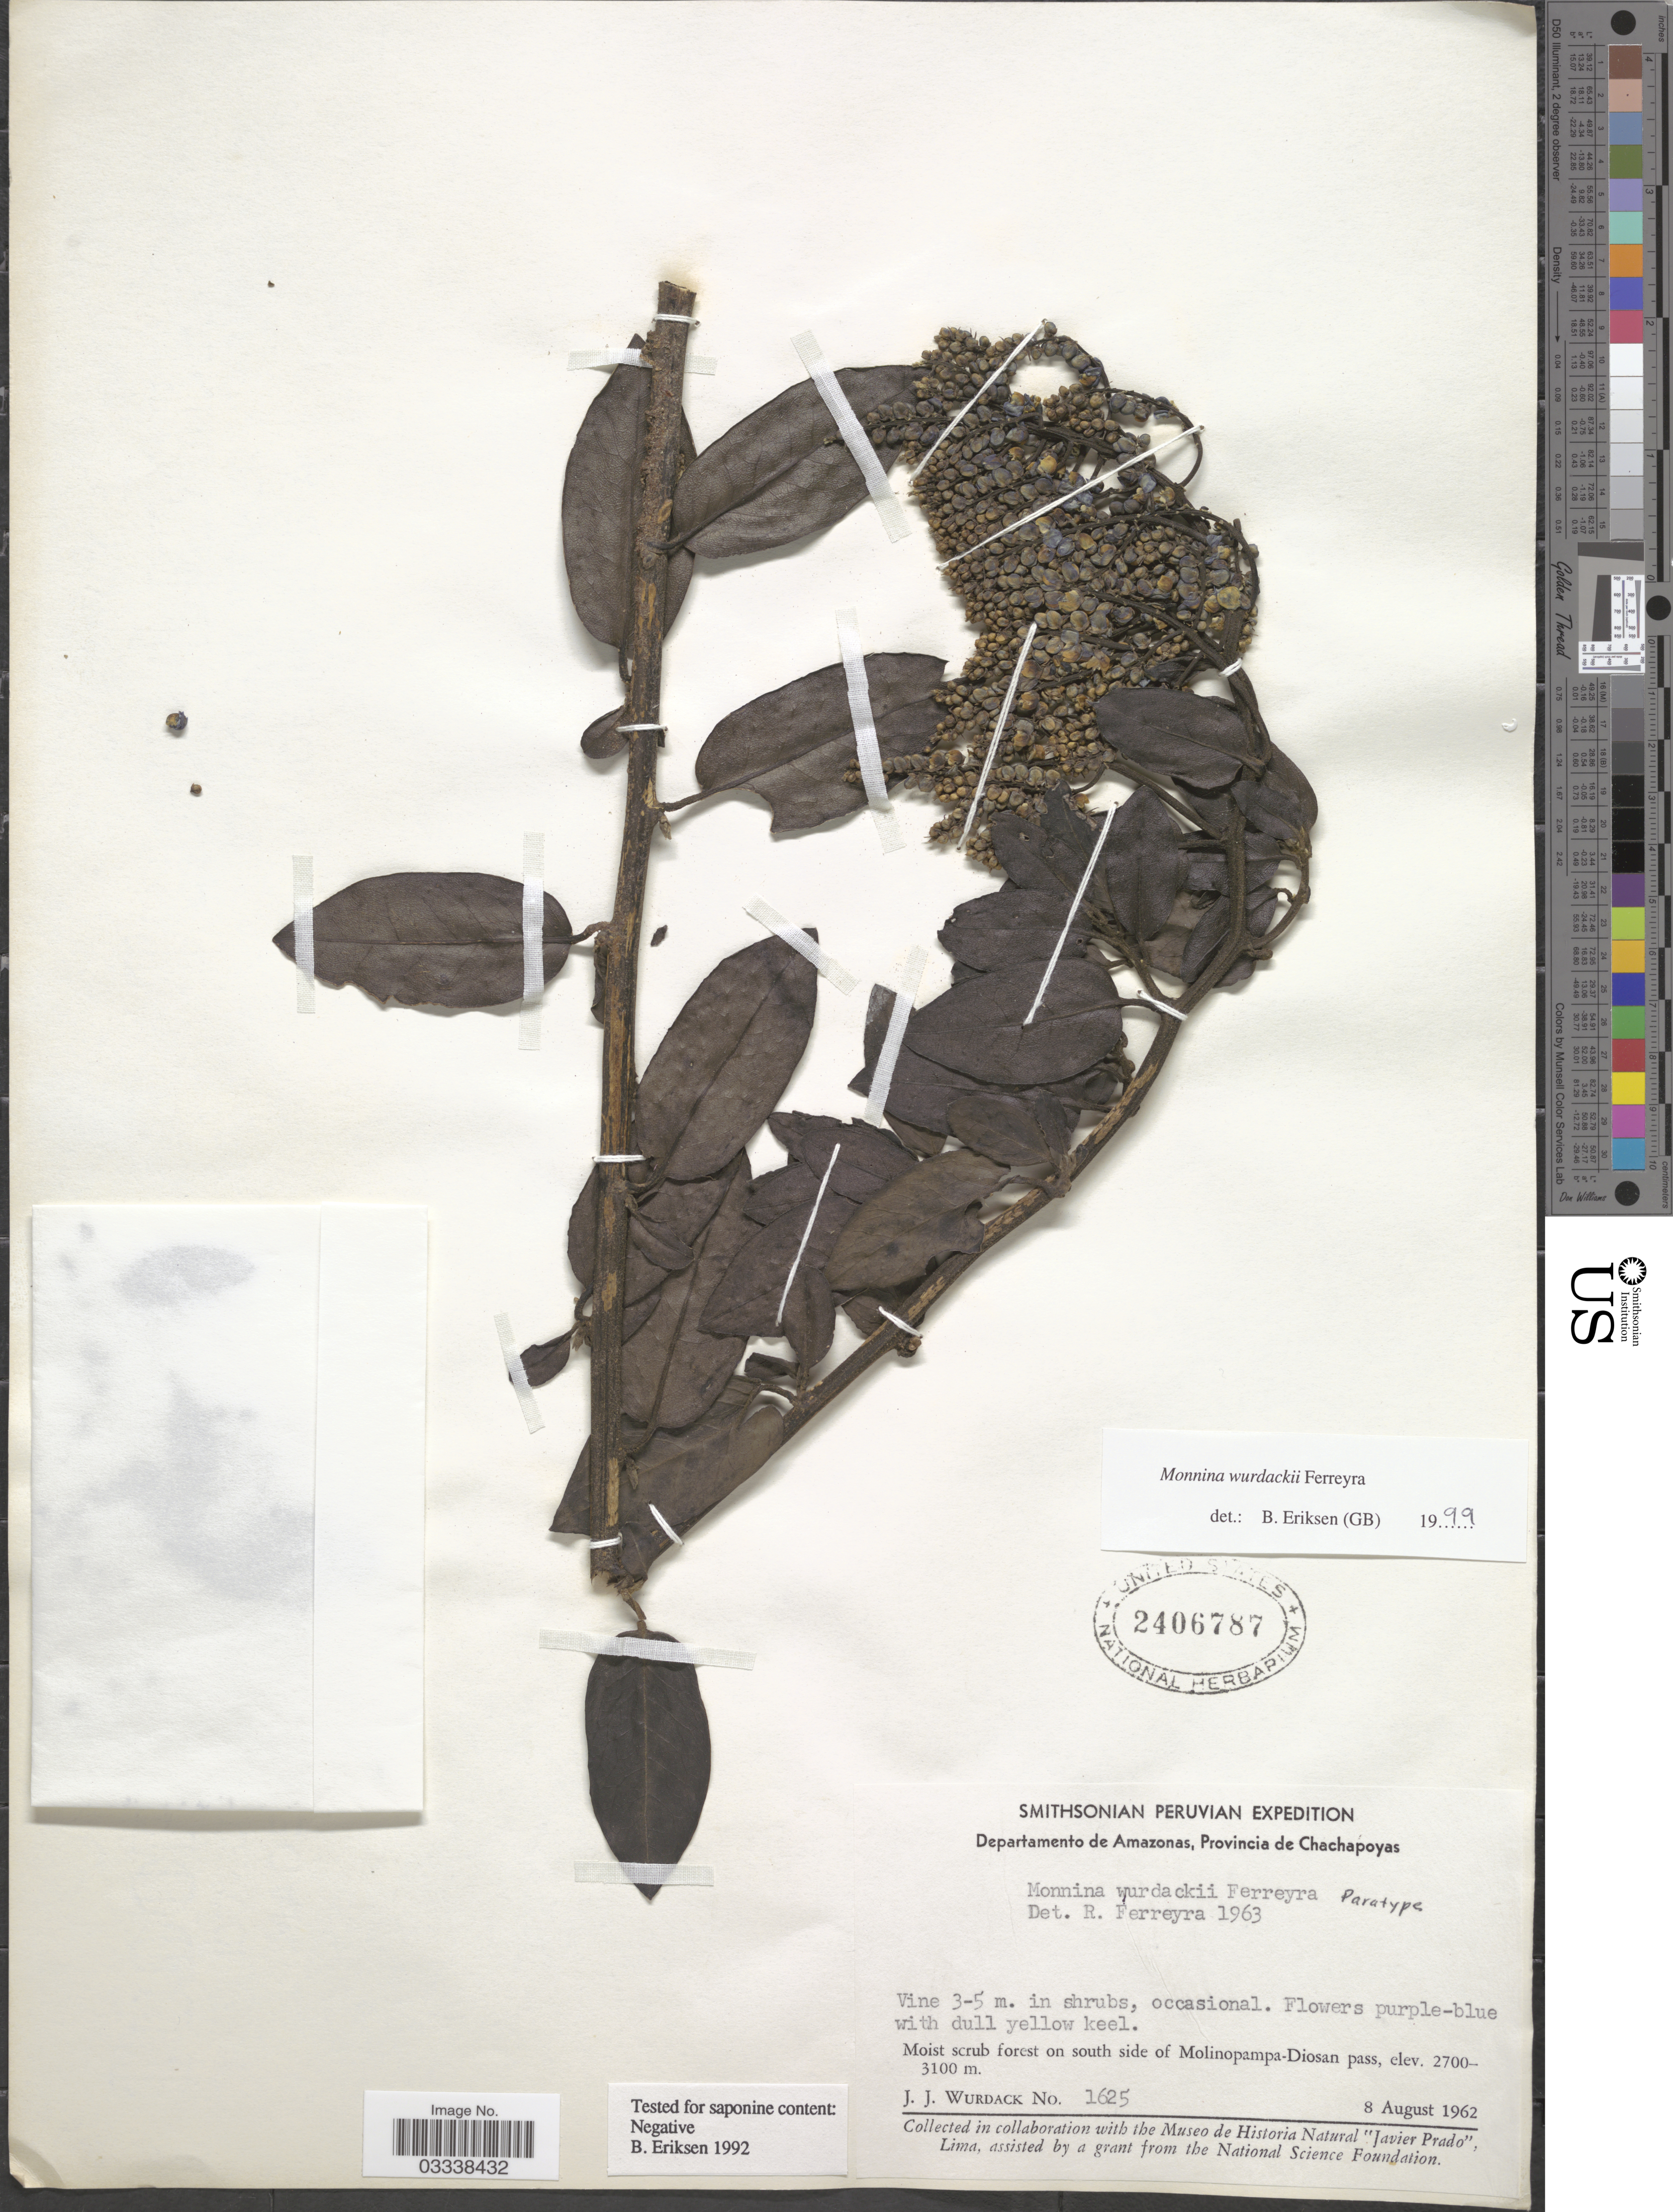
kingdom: Plantae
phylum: Tracheophyta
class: Magnoliopsida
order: Fabales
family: Polygalaceae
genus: Monnina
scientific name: Monnina wurdackii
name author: Ferreyra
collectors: J. J. Wurdack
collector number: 1625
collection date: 1962-08-08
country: Peru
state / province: Amazonas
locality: Departamento de Amazonas, Provincia de Chachapoyas. Moist scrub forest on south side of Molinopampa-Diosan pass.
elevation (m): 2700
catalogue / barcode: US 2406787